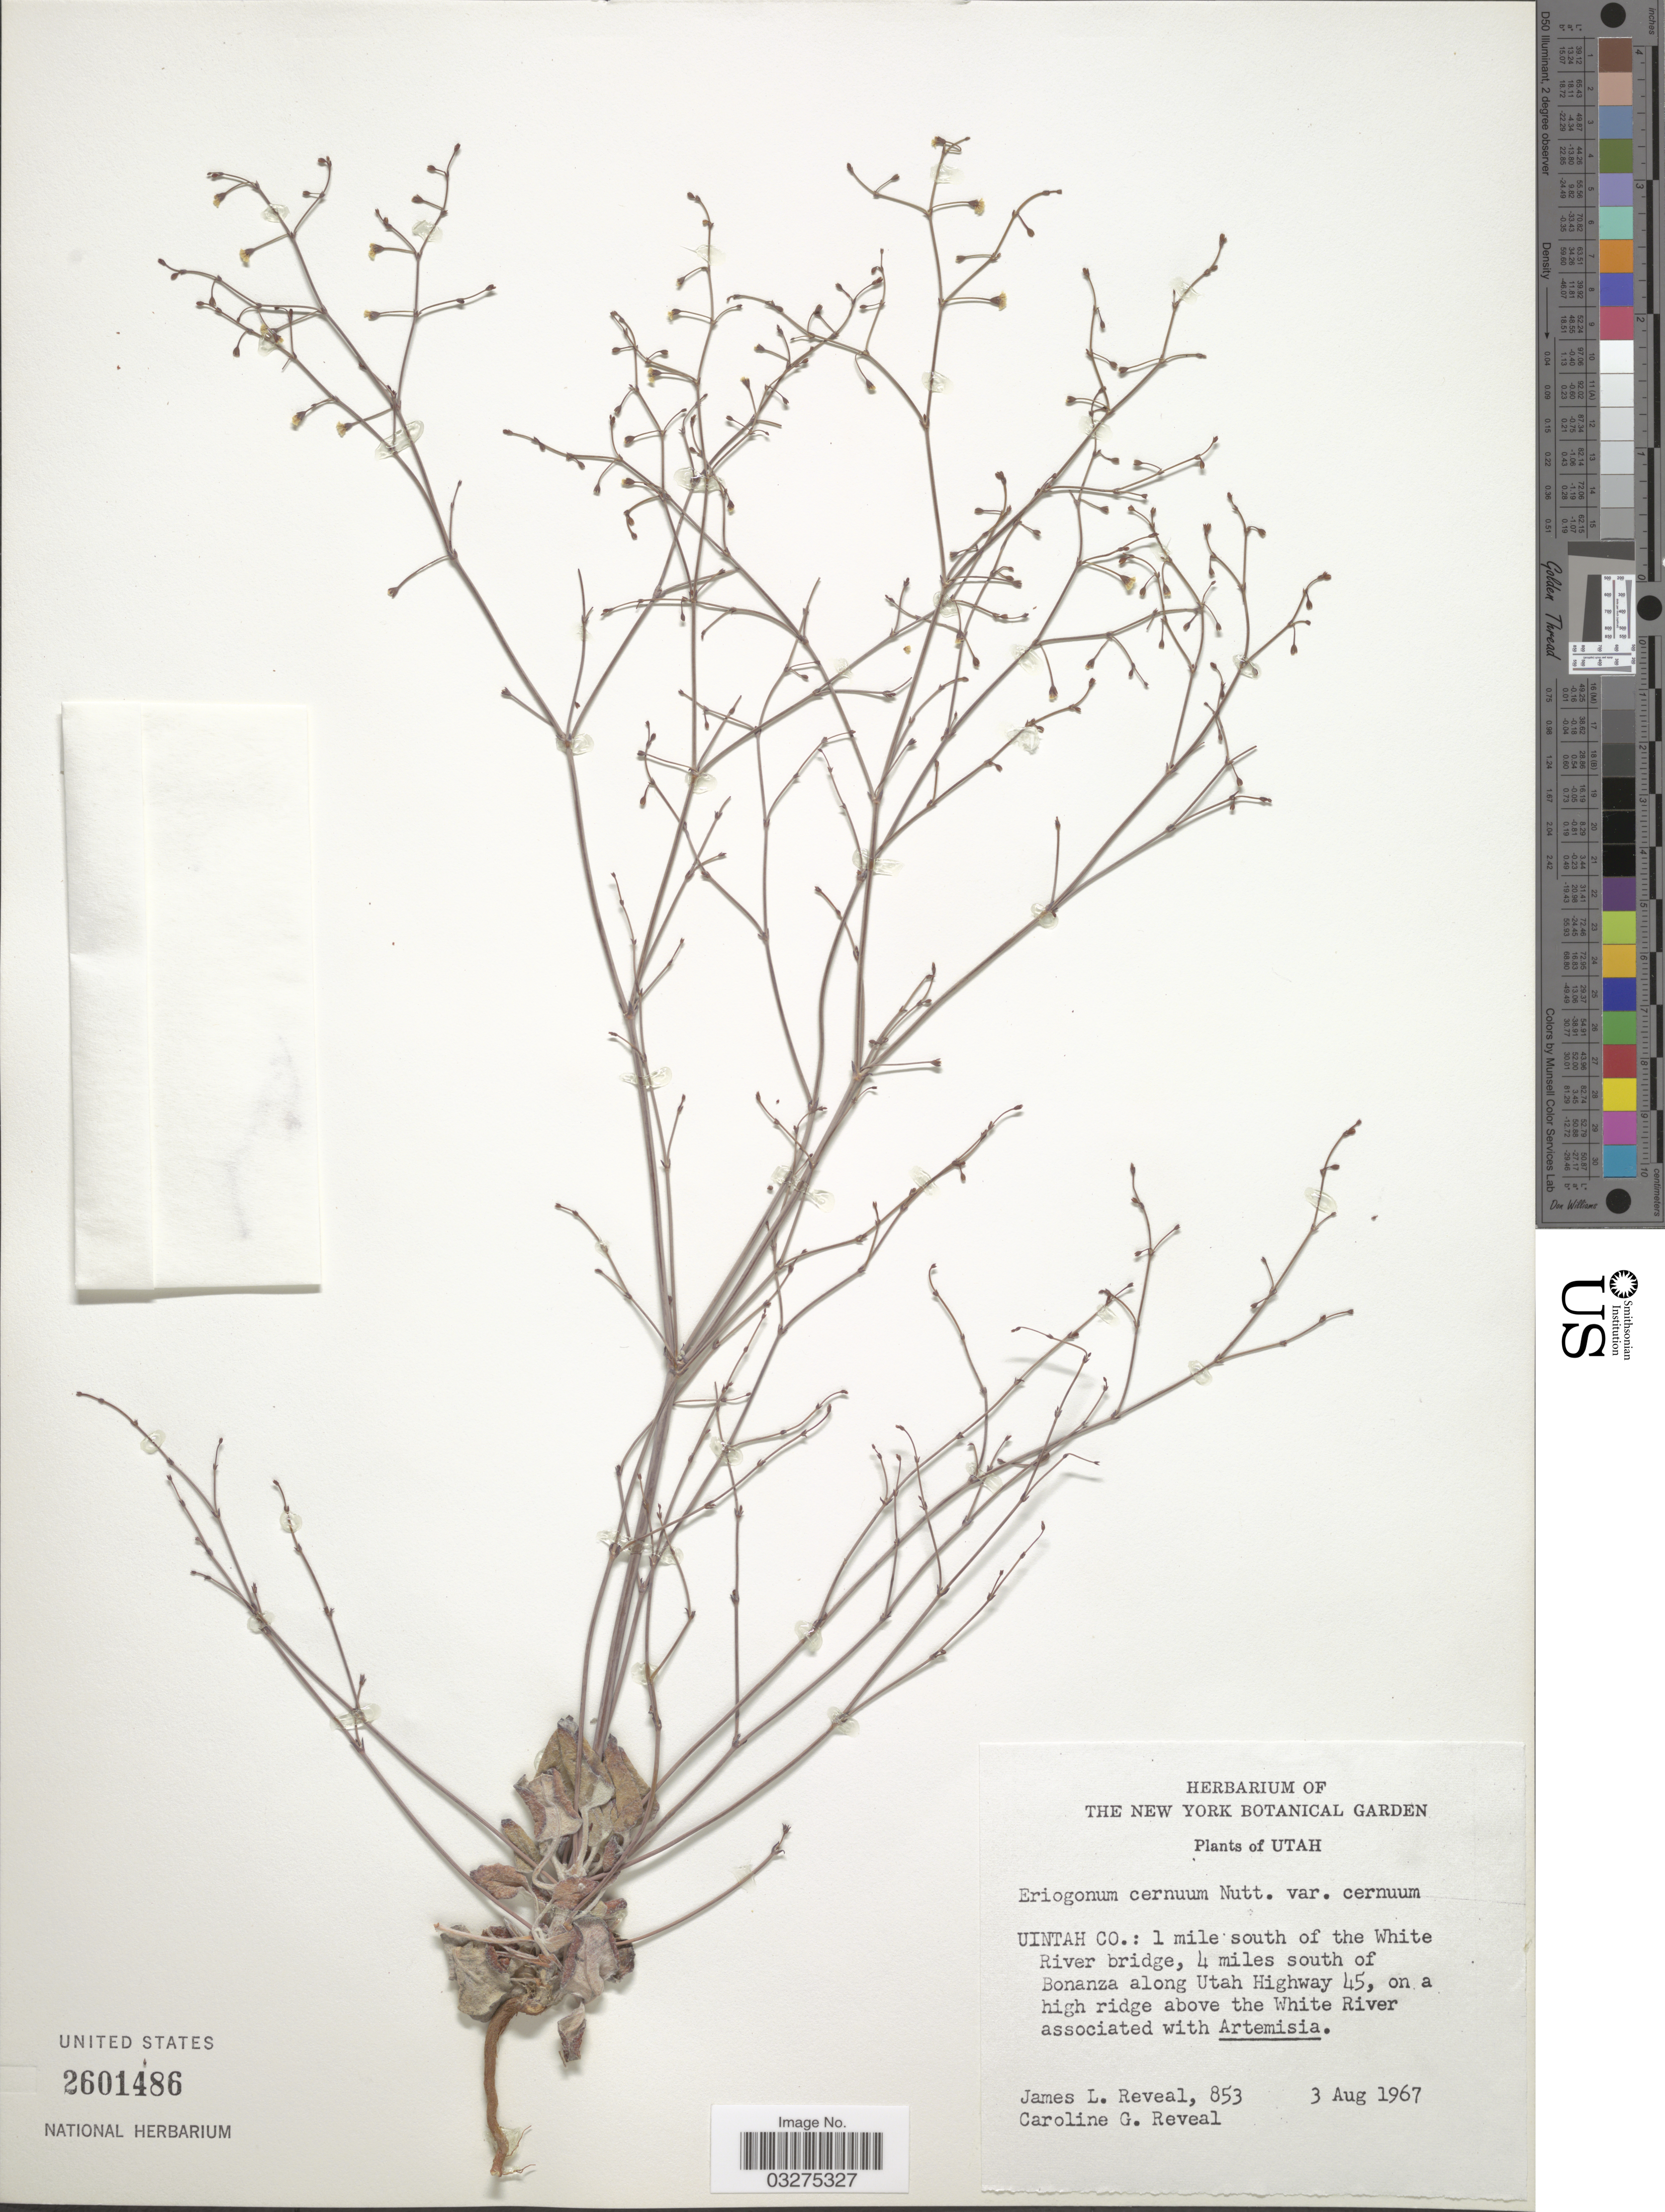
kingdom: Plantae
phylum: Tracheophyta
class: Magnoliopsida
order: Caryophyllales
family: Polygonaceae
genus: Eriogonum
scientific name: Eriogonum cernuum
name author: Nutt.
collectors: J. L. Reveal & C. G. Reveal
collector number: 853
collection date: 1967-08-03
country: United States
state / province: Utah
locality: Uintah Co.: 1 mile south of the White River bridge, 4 miles south of Bonanza along Utah Highway 45, on a high ridge above the White River.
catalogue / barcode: US 2601486